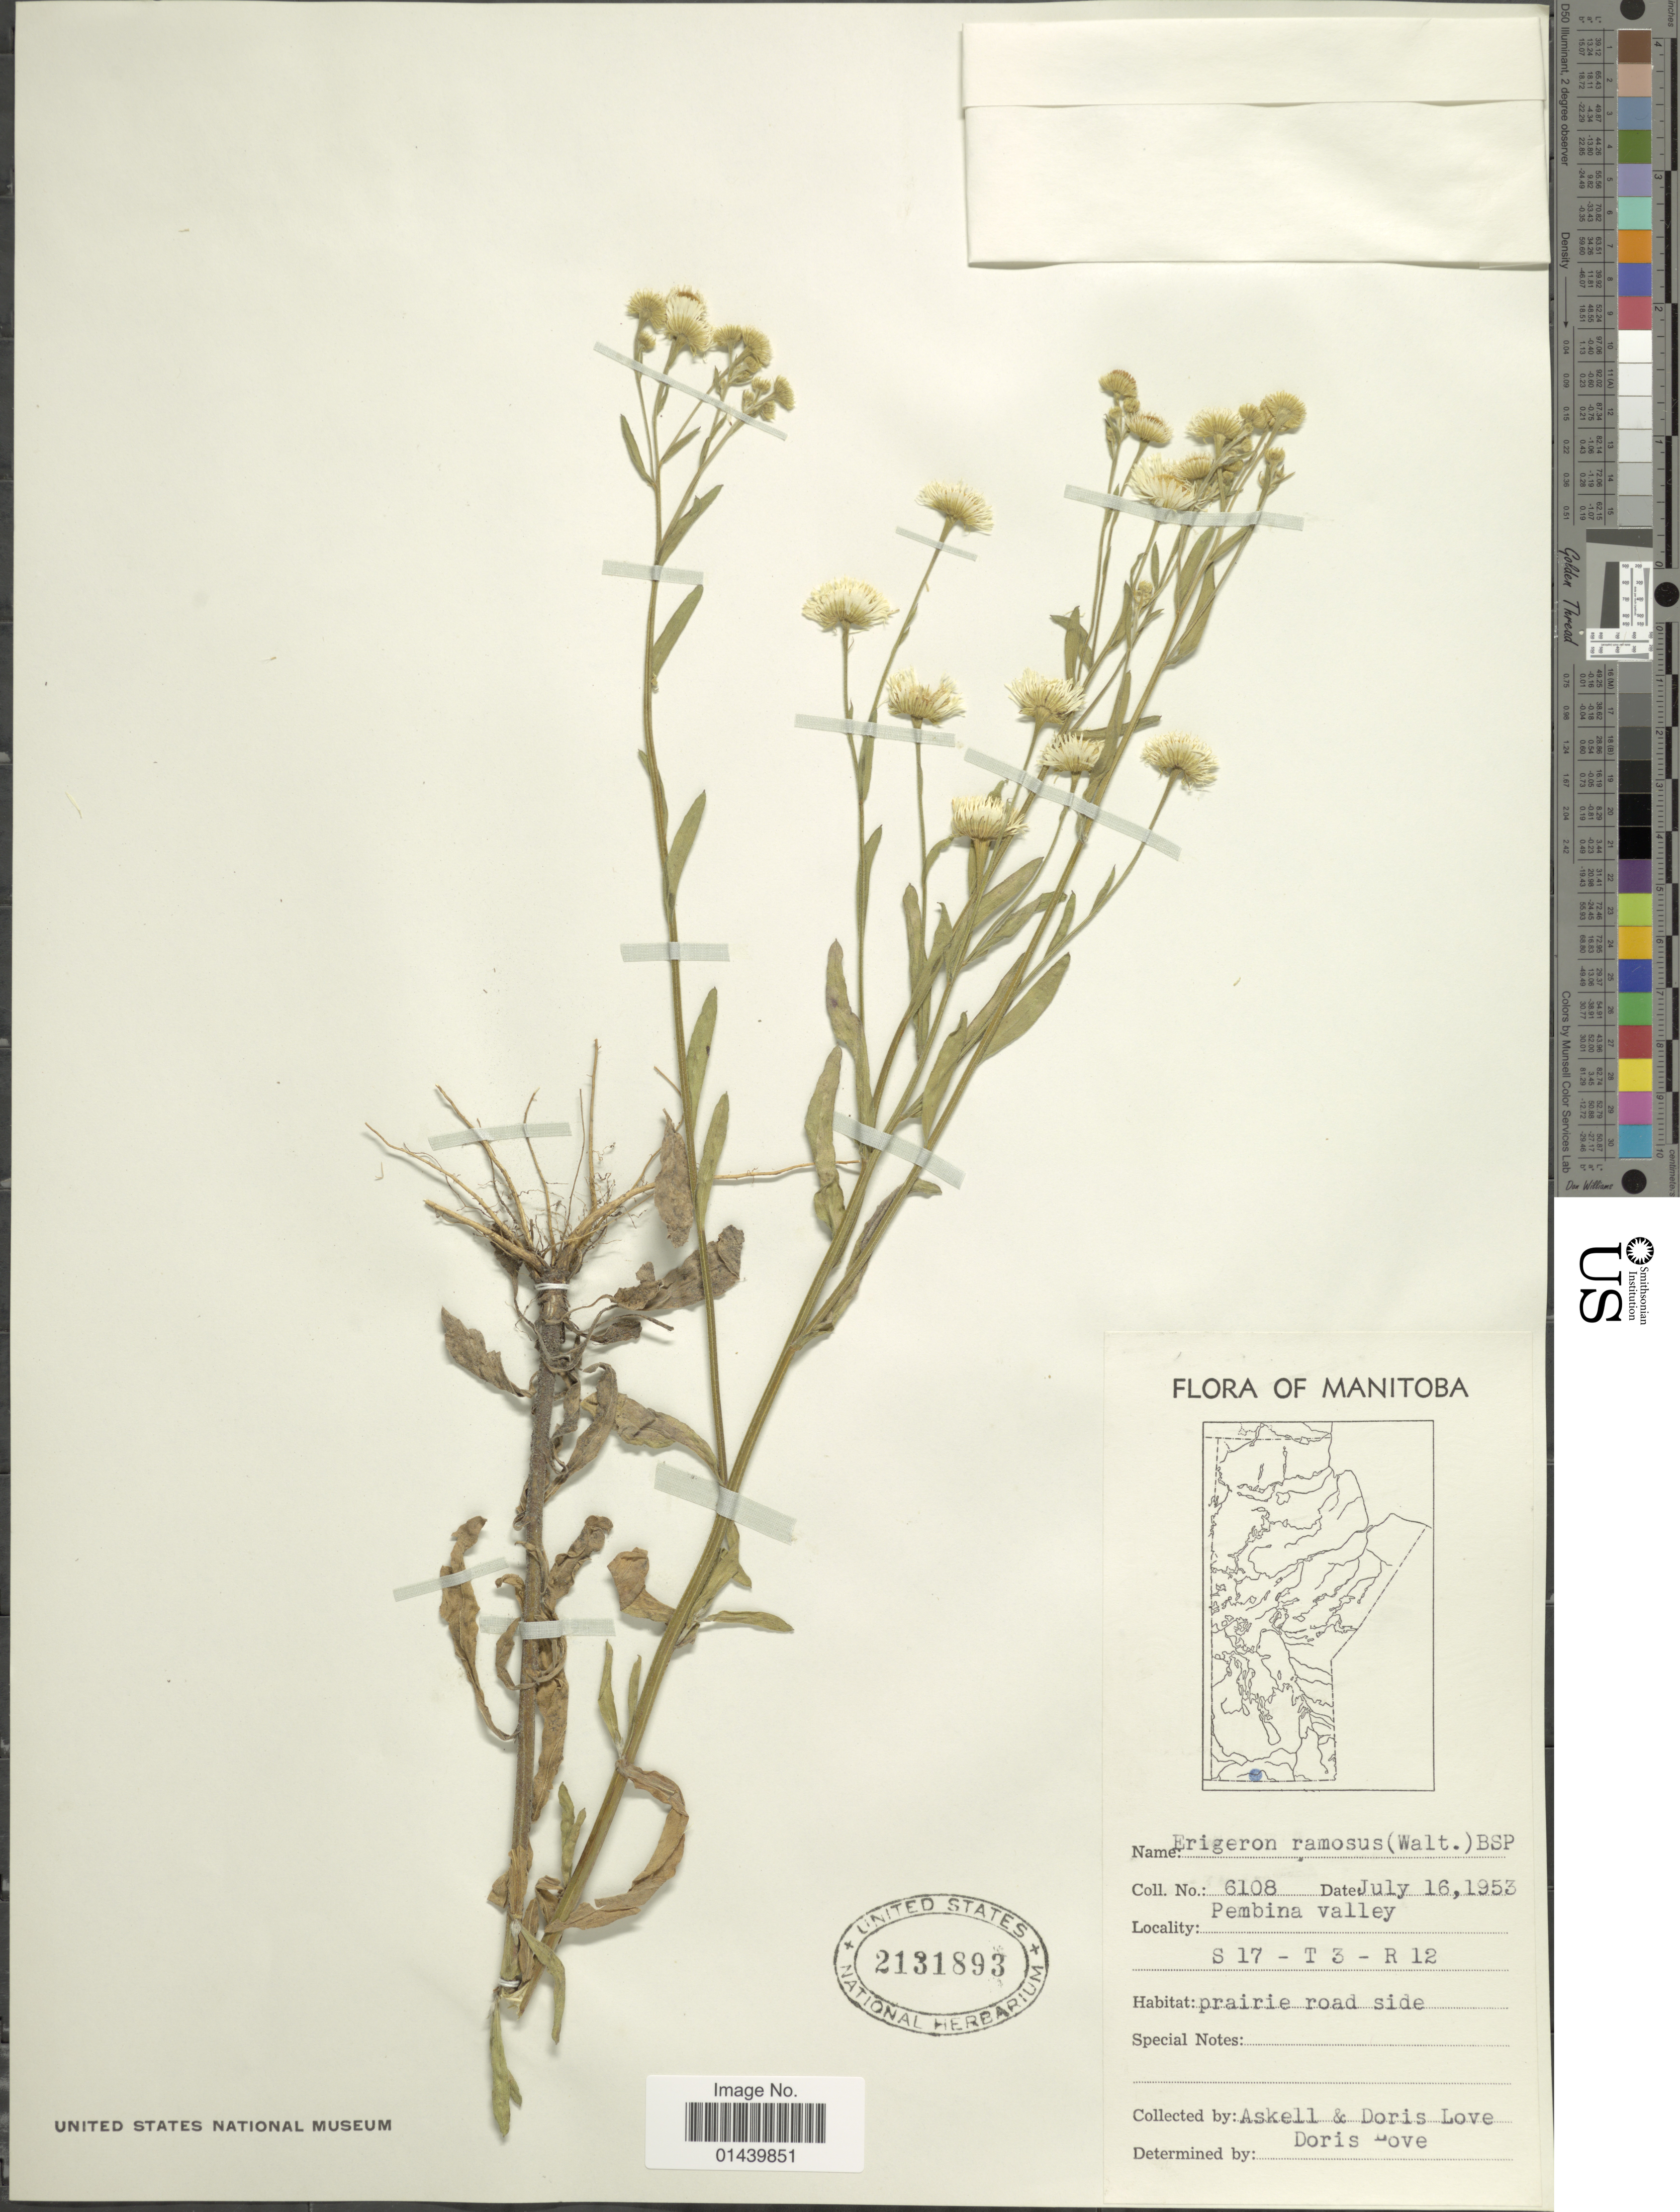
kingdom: Plantae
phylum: Tracheophyta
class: Magnoliopsida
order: Asterales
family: Asteraceae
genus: Erigeron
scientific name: Erigeron strigosus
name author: Muhl. ex Willd.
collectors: -. Askell & D. Löve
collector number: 6108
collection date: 1953-07-16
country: Canada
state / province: Manitoba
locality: Pembina Valley. S 17 - T 3 - R 12. Prairie road side.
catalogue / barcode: US 2131893